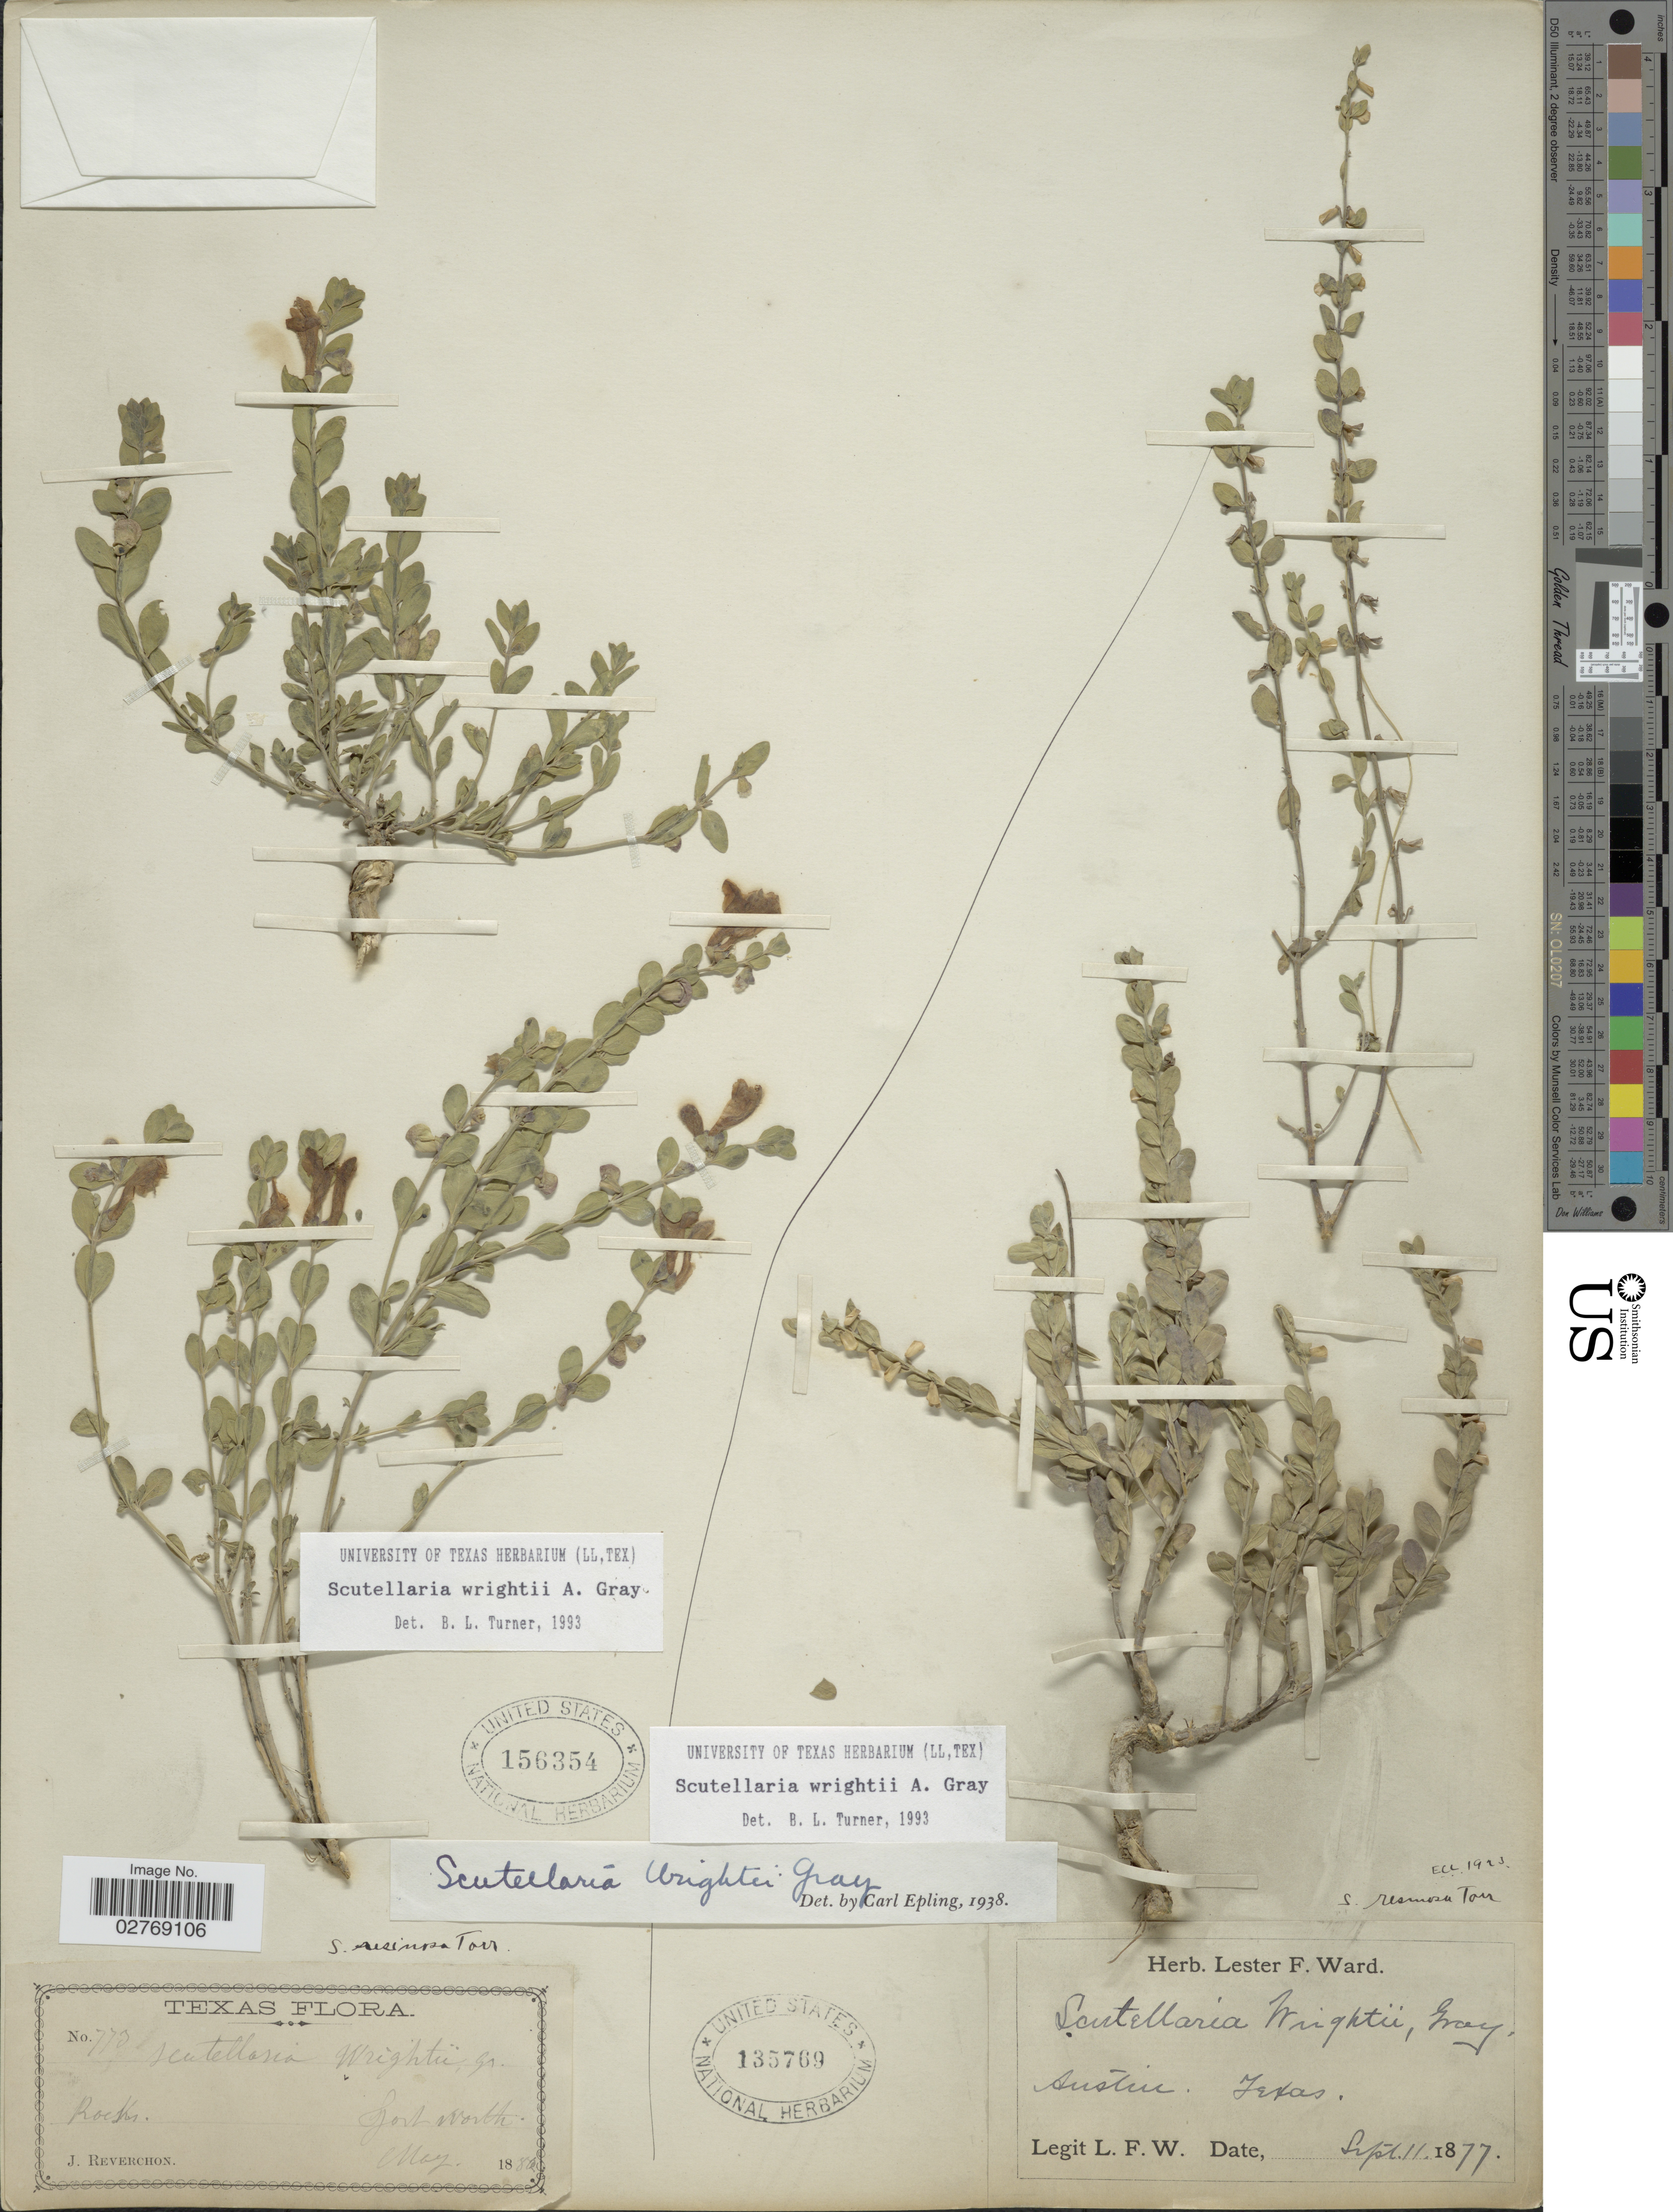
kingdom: Plantae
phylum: Tracheophyta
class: Magnoliopsida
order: Lamiales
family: Lamiaceae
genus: Scutellaria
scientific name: Scutellaria wrightii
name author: A. Gray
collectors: J. Reverchon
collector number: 770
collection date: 1880-05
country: United States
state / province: Texas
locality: Fort North.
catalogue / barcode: US 156354